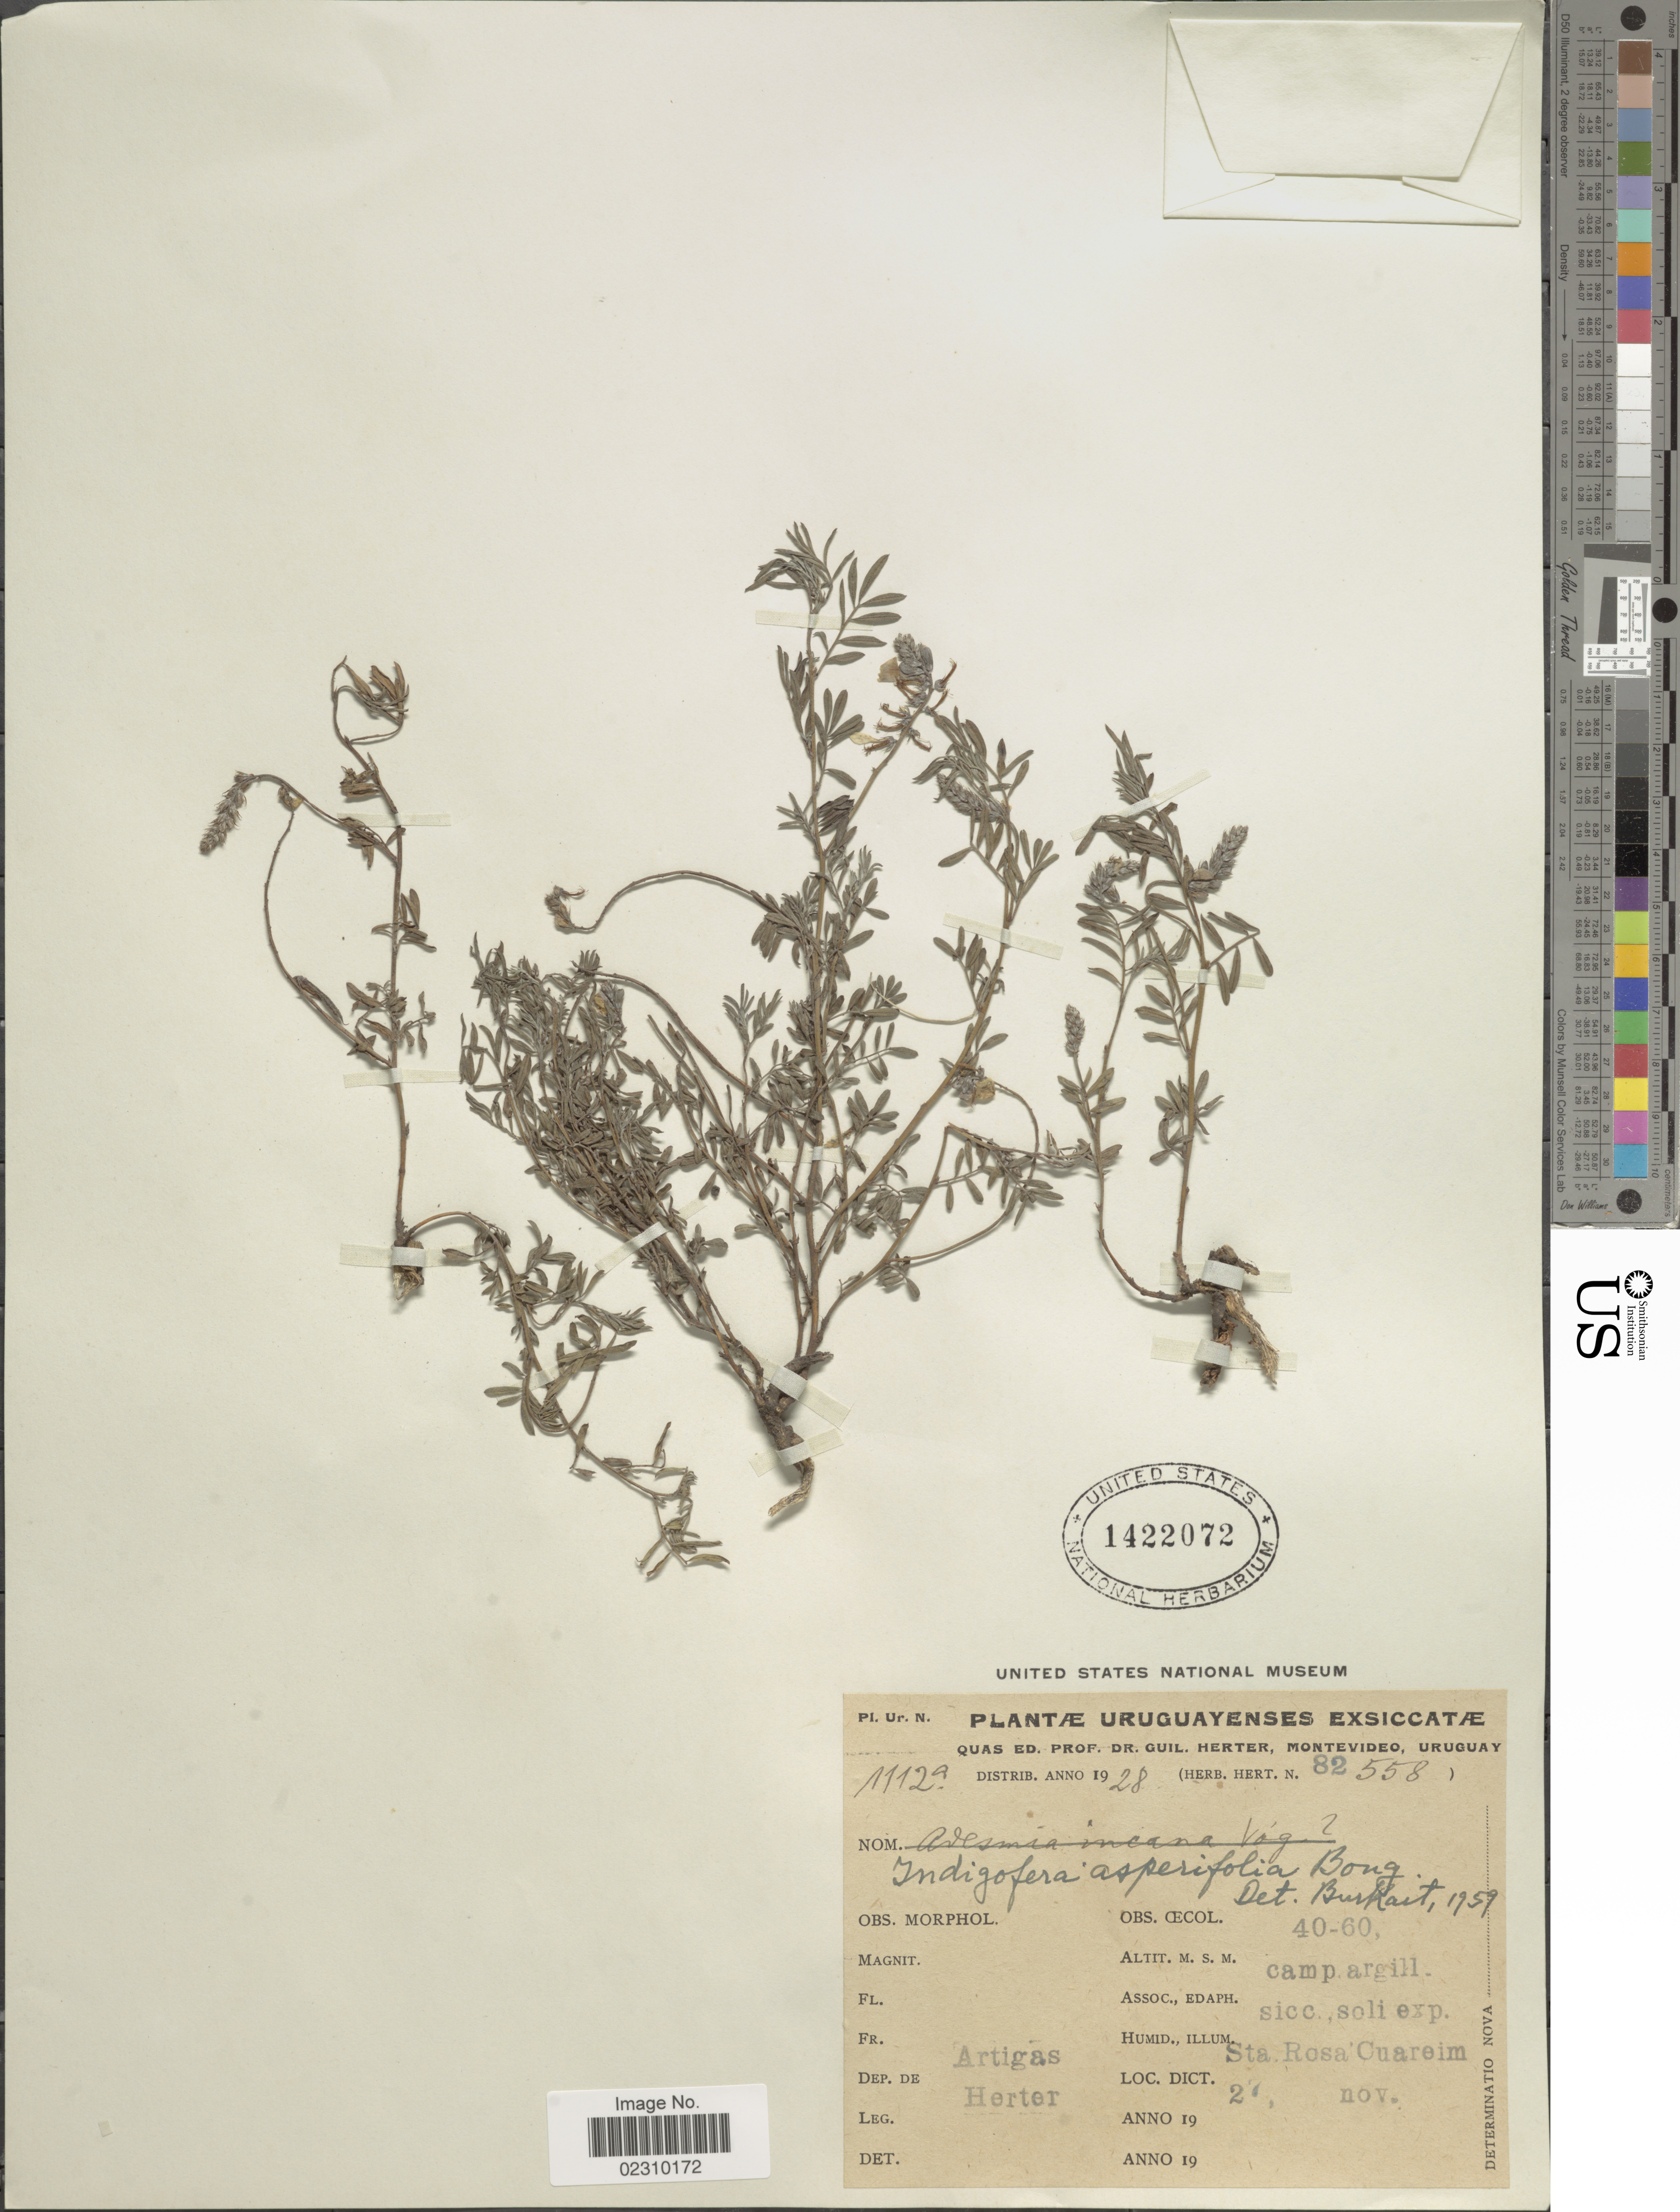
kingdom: Plantae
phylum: Tracheophyta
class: Magnoliopsida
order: Fabales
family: Fabaceae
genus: Indigofera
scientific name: Indigofera asperifolia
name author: Bong. ex Benth.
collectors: G. Herter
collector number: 1112a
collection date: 1928-11-27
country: Uruguay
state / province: Artigas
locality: Dep. de Artigas, Sta. Rosa Cuareim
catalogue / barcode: US 1422072